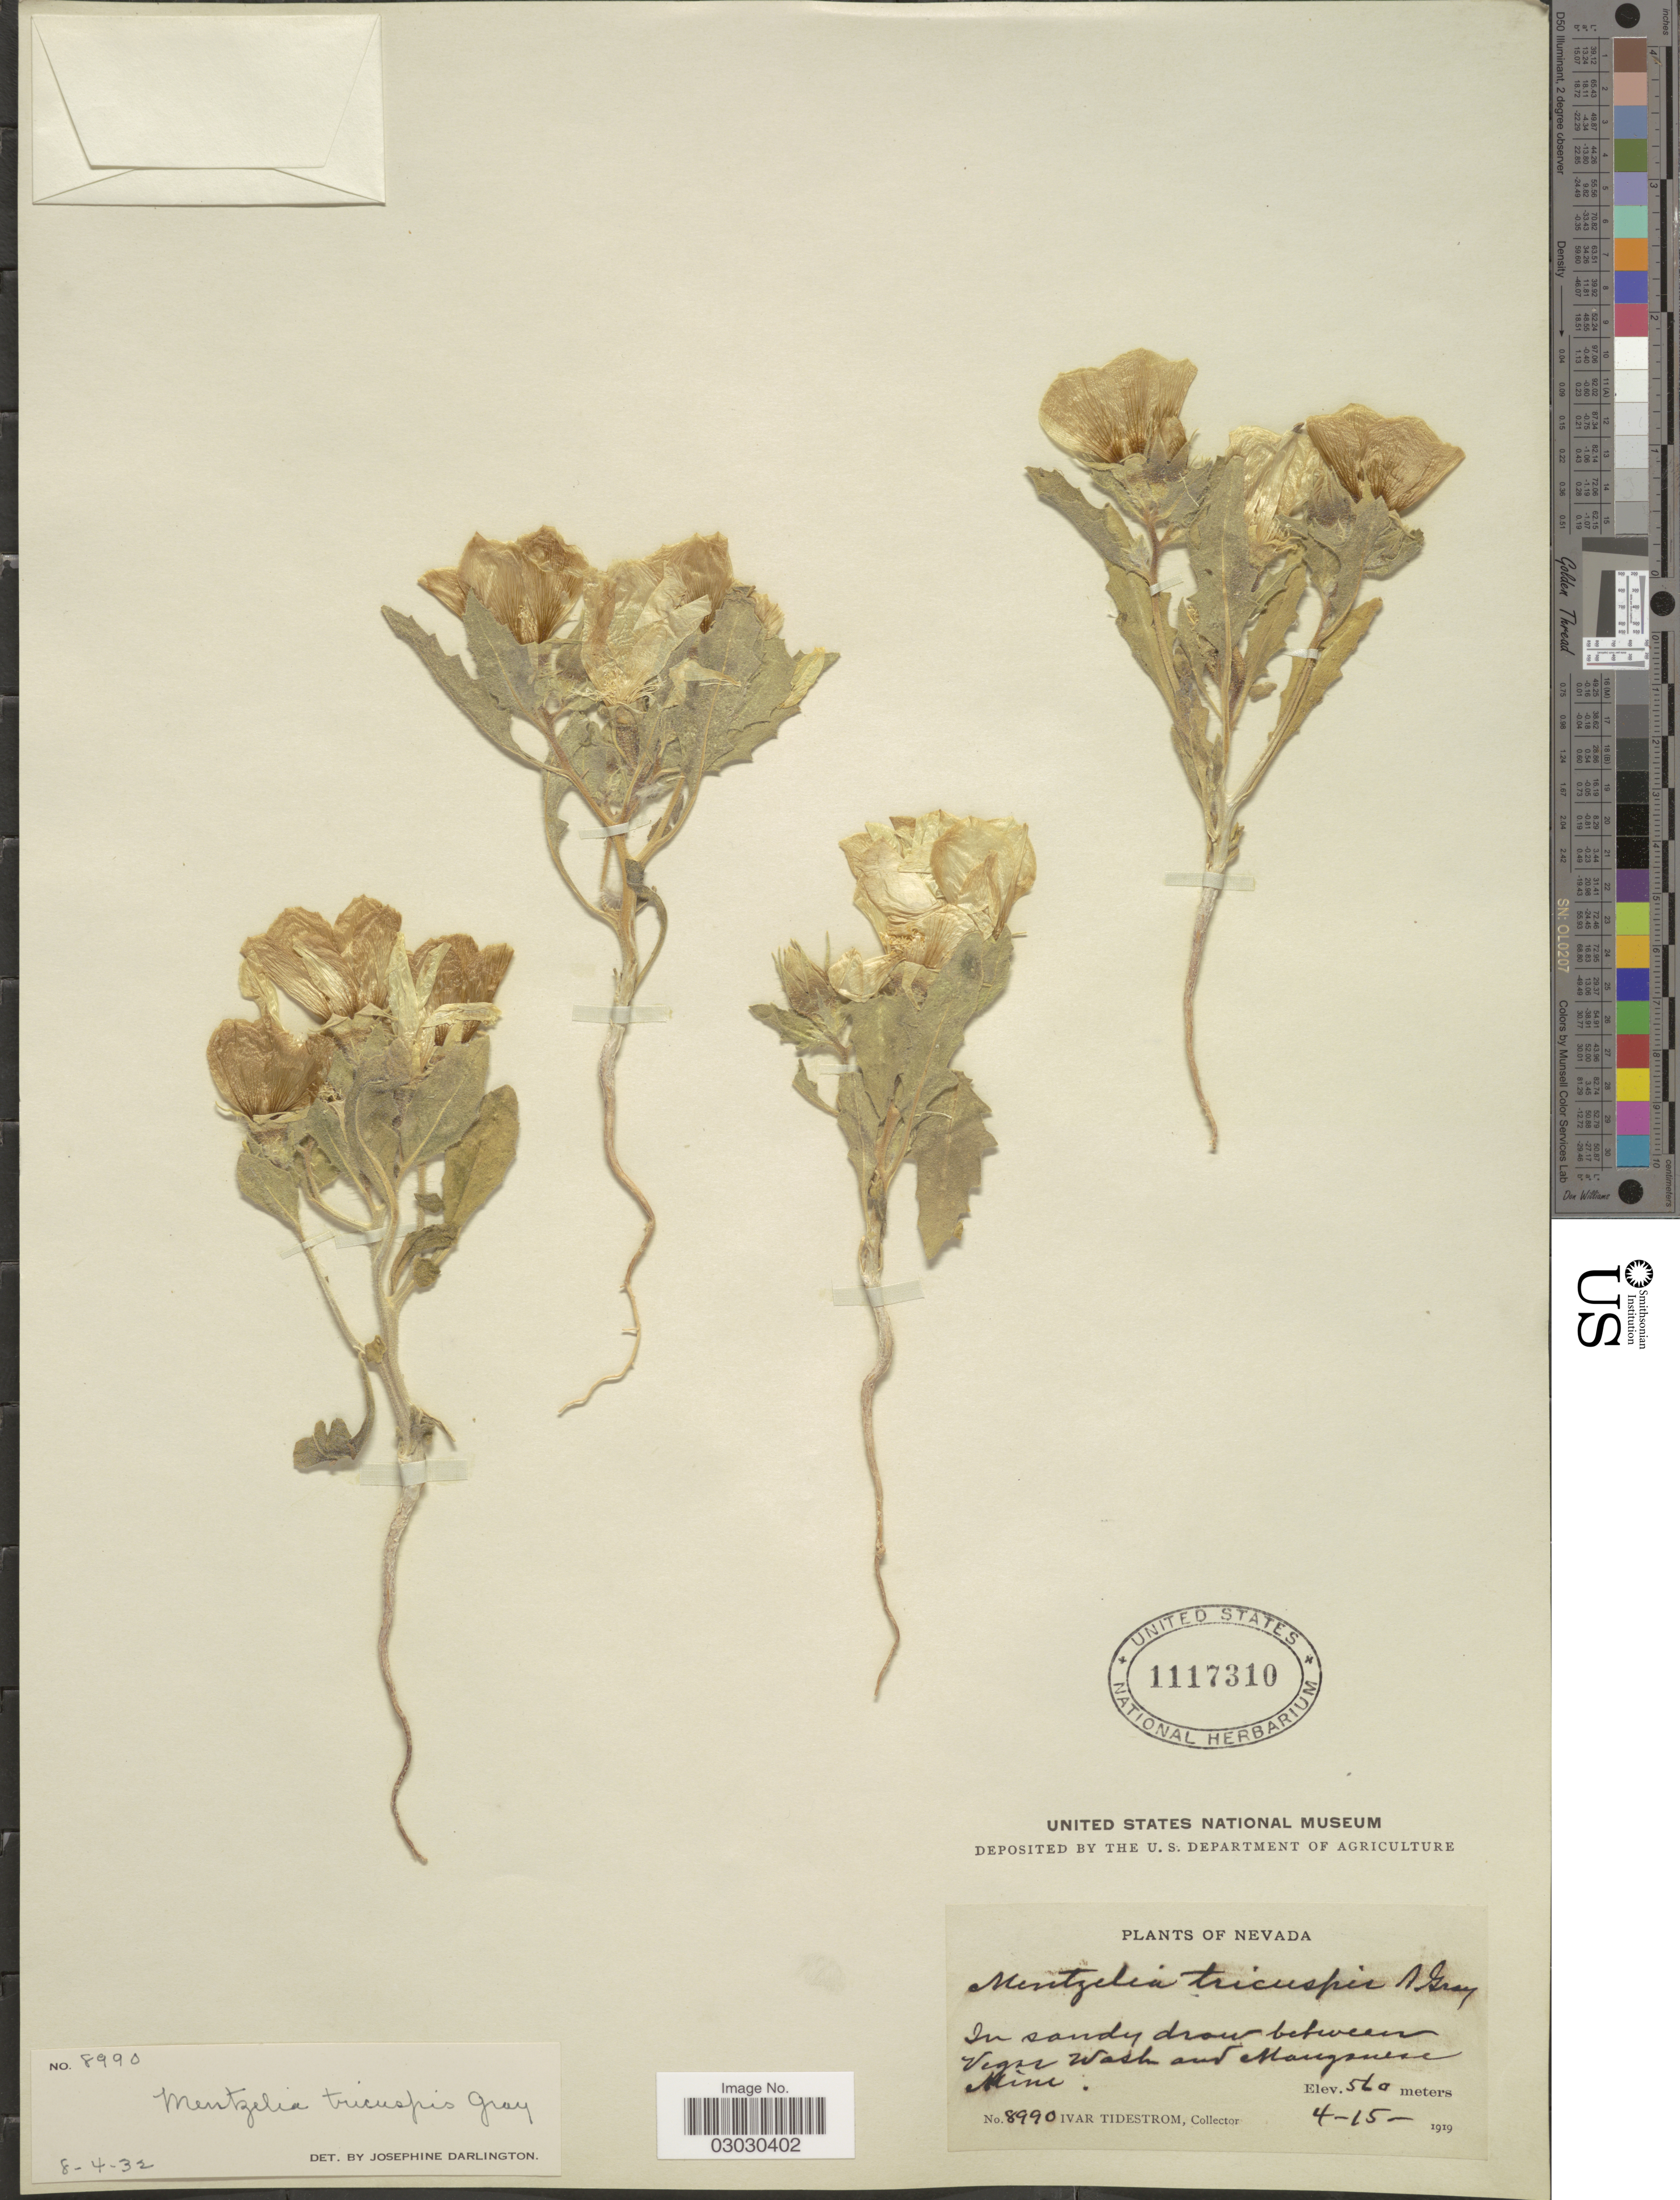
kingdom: Plantae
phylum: Tracheophyta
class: Magnoliopsida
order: Cornales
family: Loasaceae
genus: Mentzelia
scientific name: Mentzelia tricuspis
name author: A. Gray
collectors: I. F. Tidestrom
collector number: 8990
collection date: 1919-04-15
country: United States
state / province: Nevada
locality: In sandy draw between Vegas Wash and Manganese Mine.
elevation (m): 560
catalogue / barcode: US 1117310